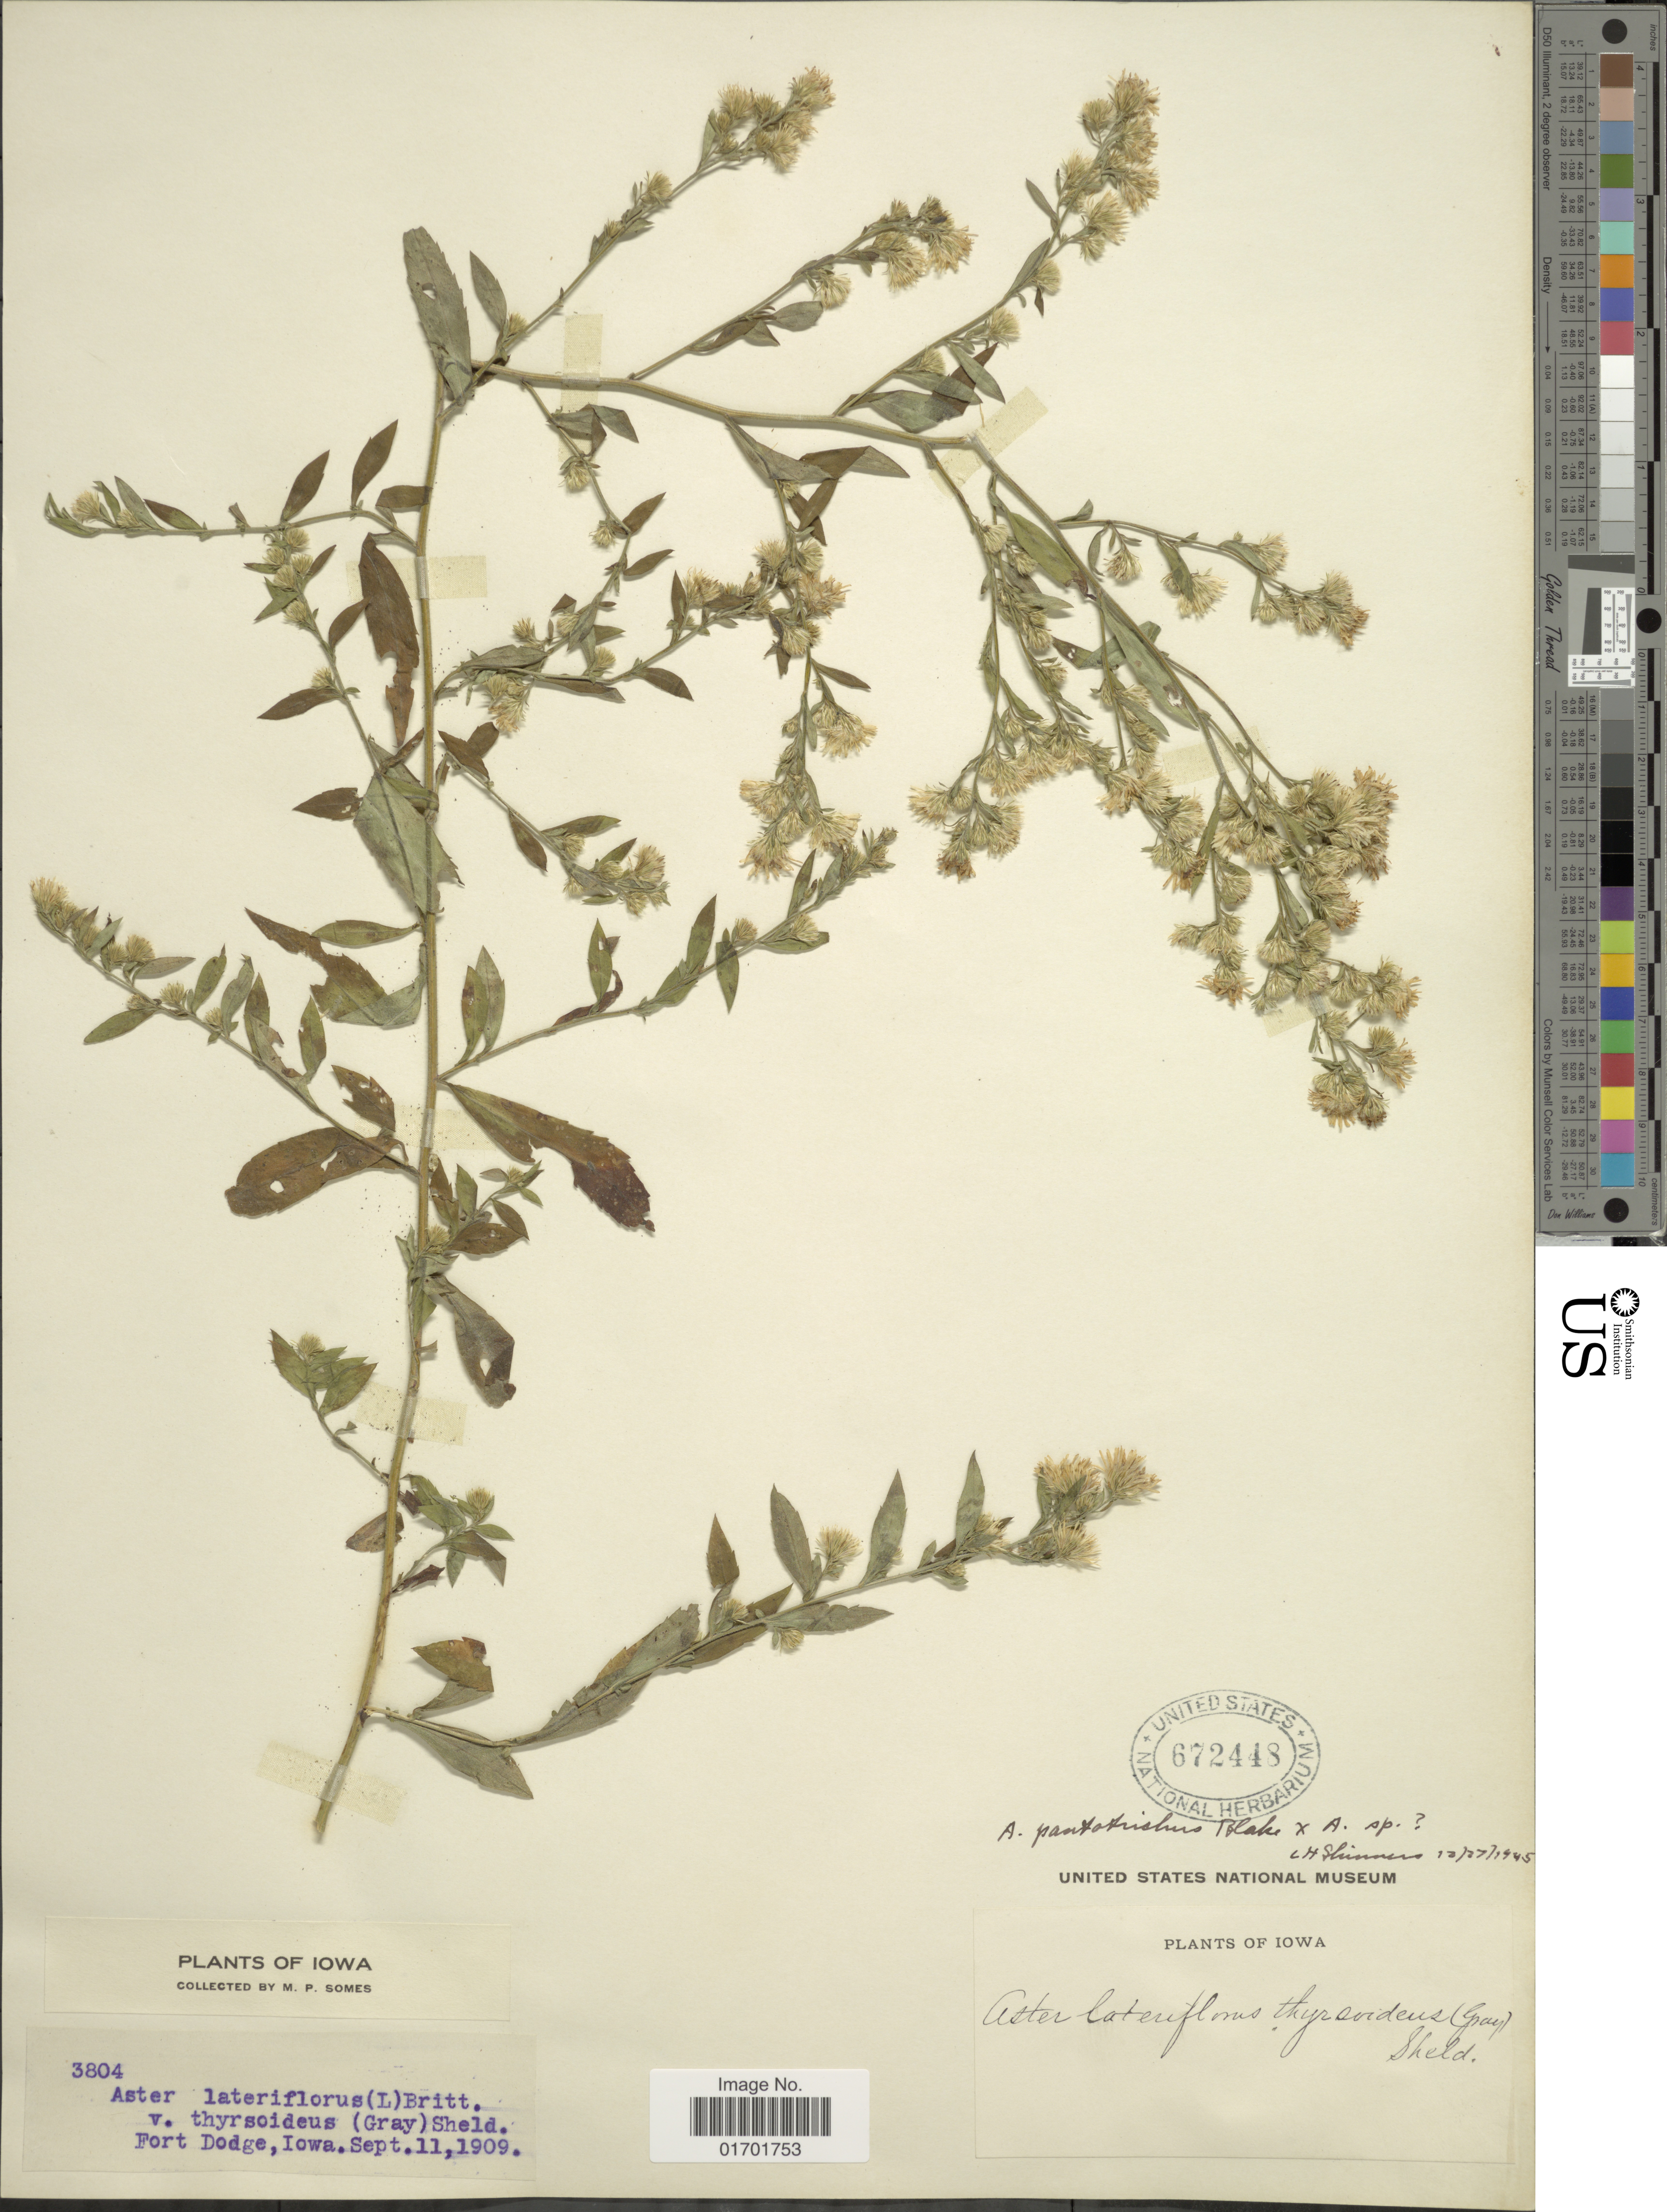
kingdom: Plantae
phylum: Tracheophyta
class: Magnoliopsida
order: Asterales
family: Asteraceae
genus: Symphyotrichum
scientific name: Symphyotrichum ontarionis var. ontarionis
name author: (Wiegand) G.L. Nesom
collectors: M. Somes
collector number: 3804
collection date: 1909-09-11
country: United States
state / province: Iowa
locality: Fort Dodge.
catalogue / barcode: US 672448